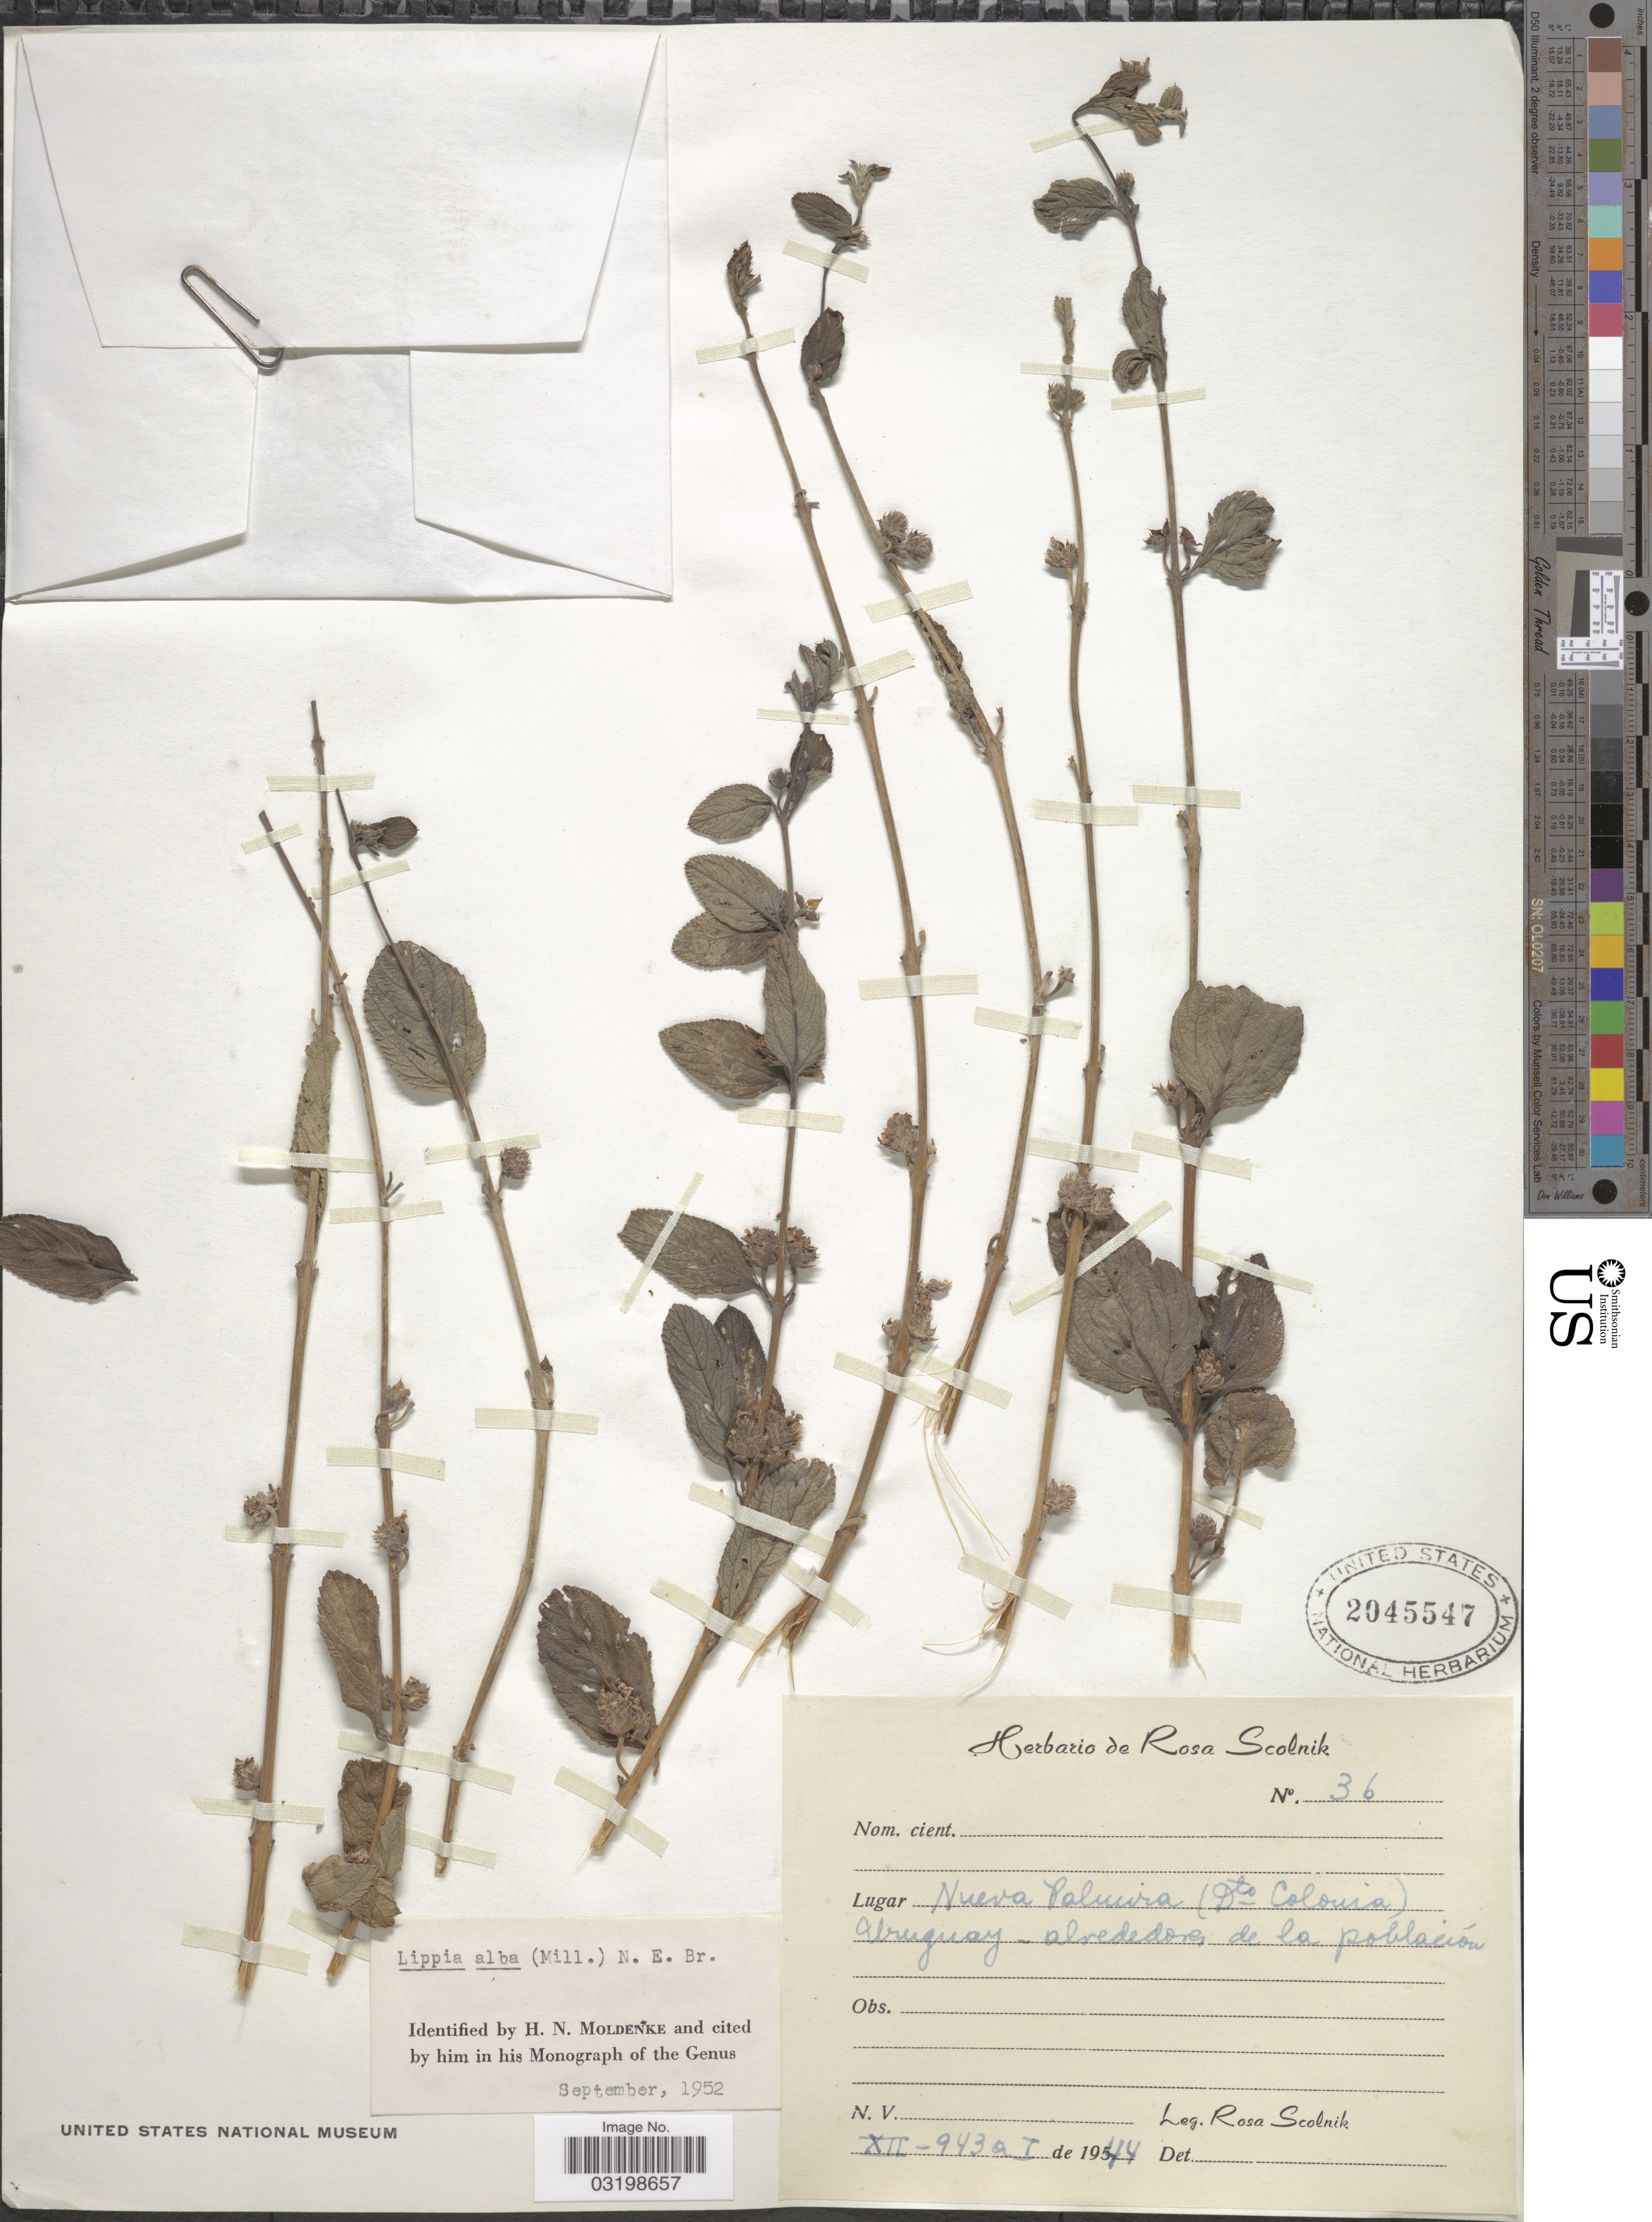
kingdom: Plantae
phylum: Tracheophyta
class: Magnoliopsida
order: Lamiales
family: Verbenaceae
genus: Lippia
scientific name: Lippia alba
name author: (Mill.) N.E. Br. ex Britton & P. Wilson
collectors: R. Scolnik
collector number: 36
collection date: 1943-12/1944-01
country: Uruguay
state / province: Colonia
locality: Nueva Palmira (Dto Colonia), Uruguay - alrededores de la población.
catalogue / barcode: US 2045547